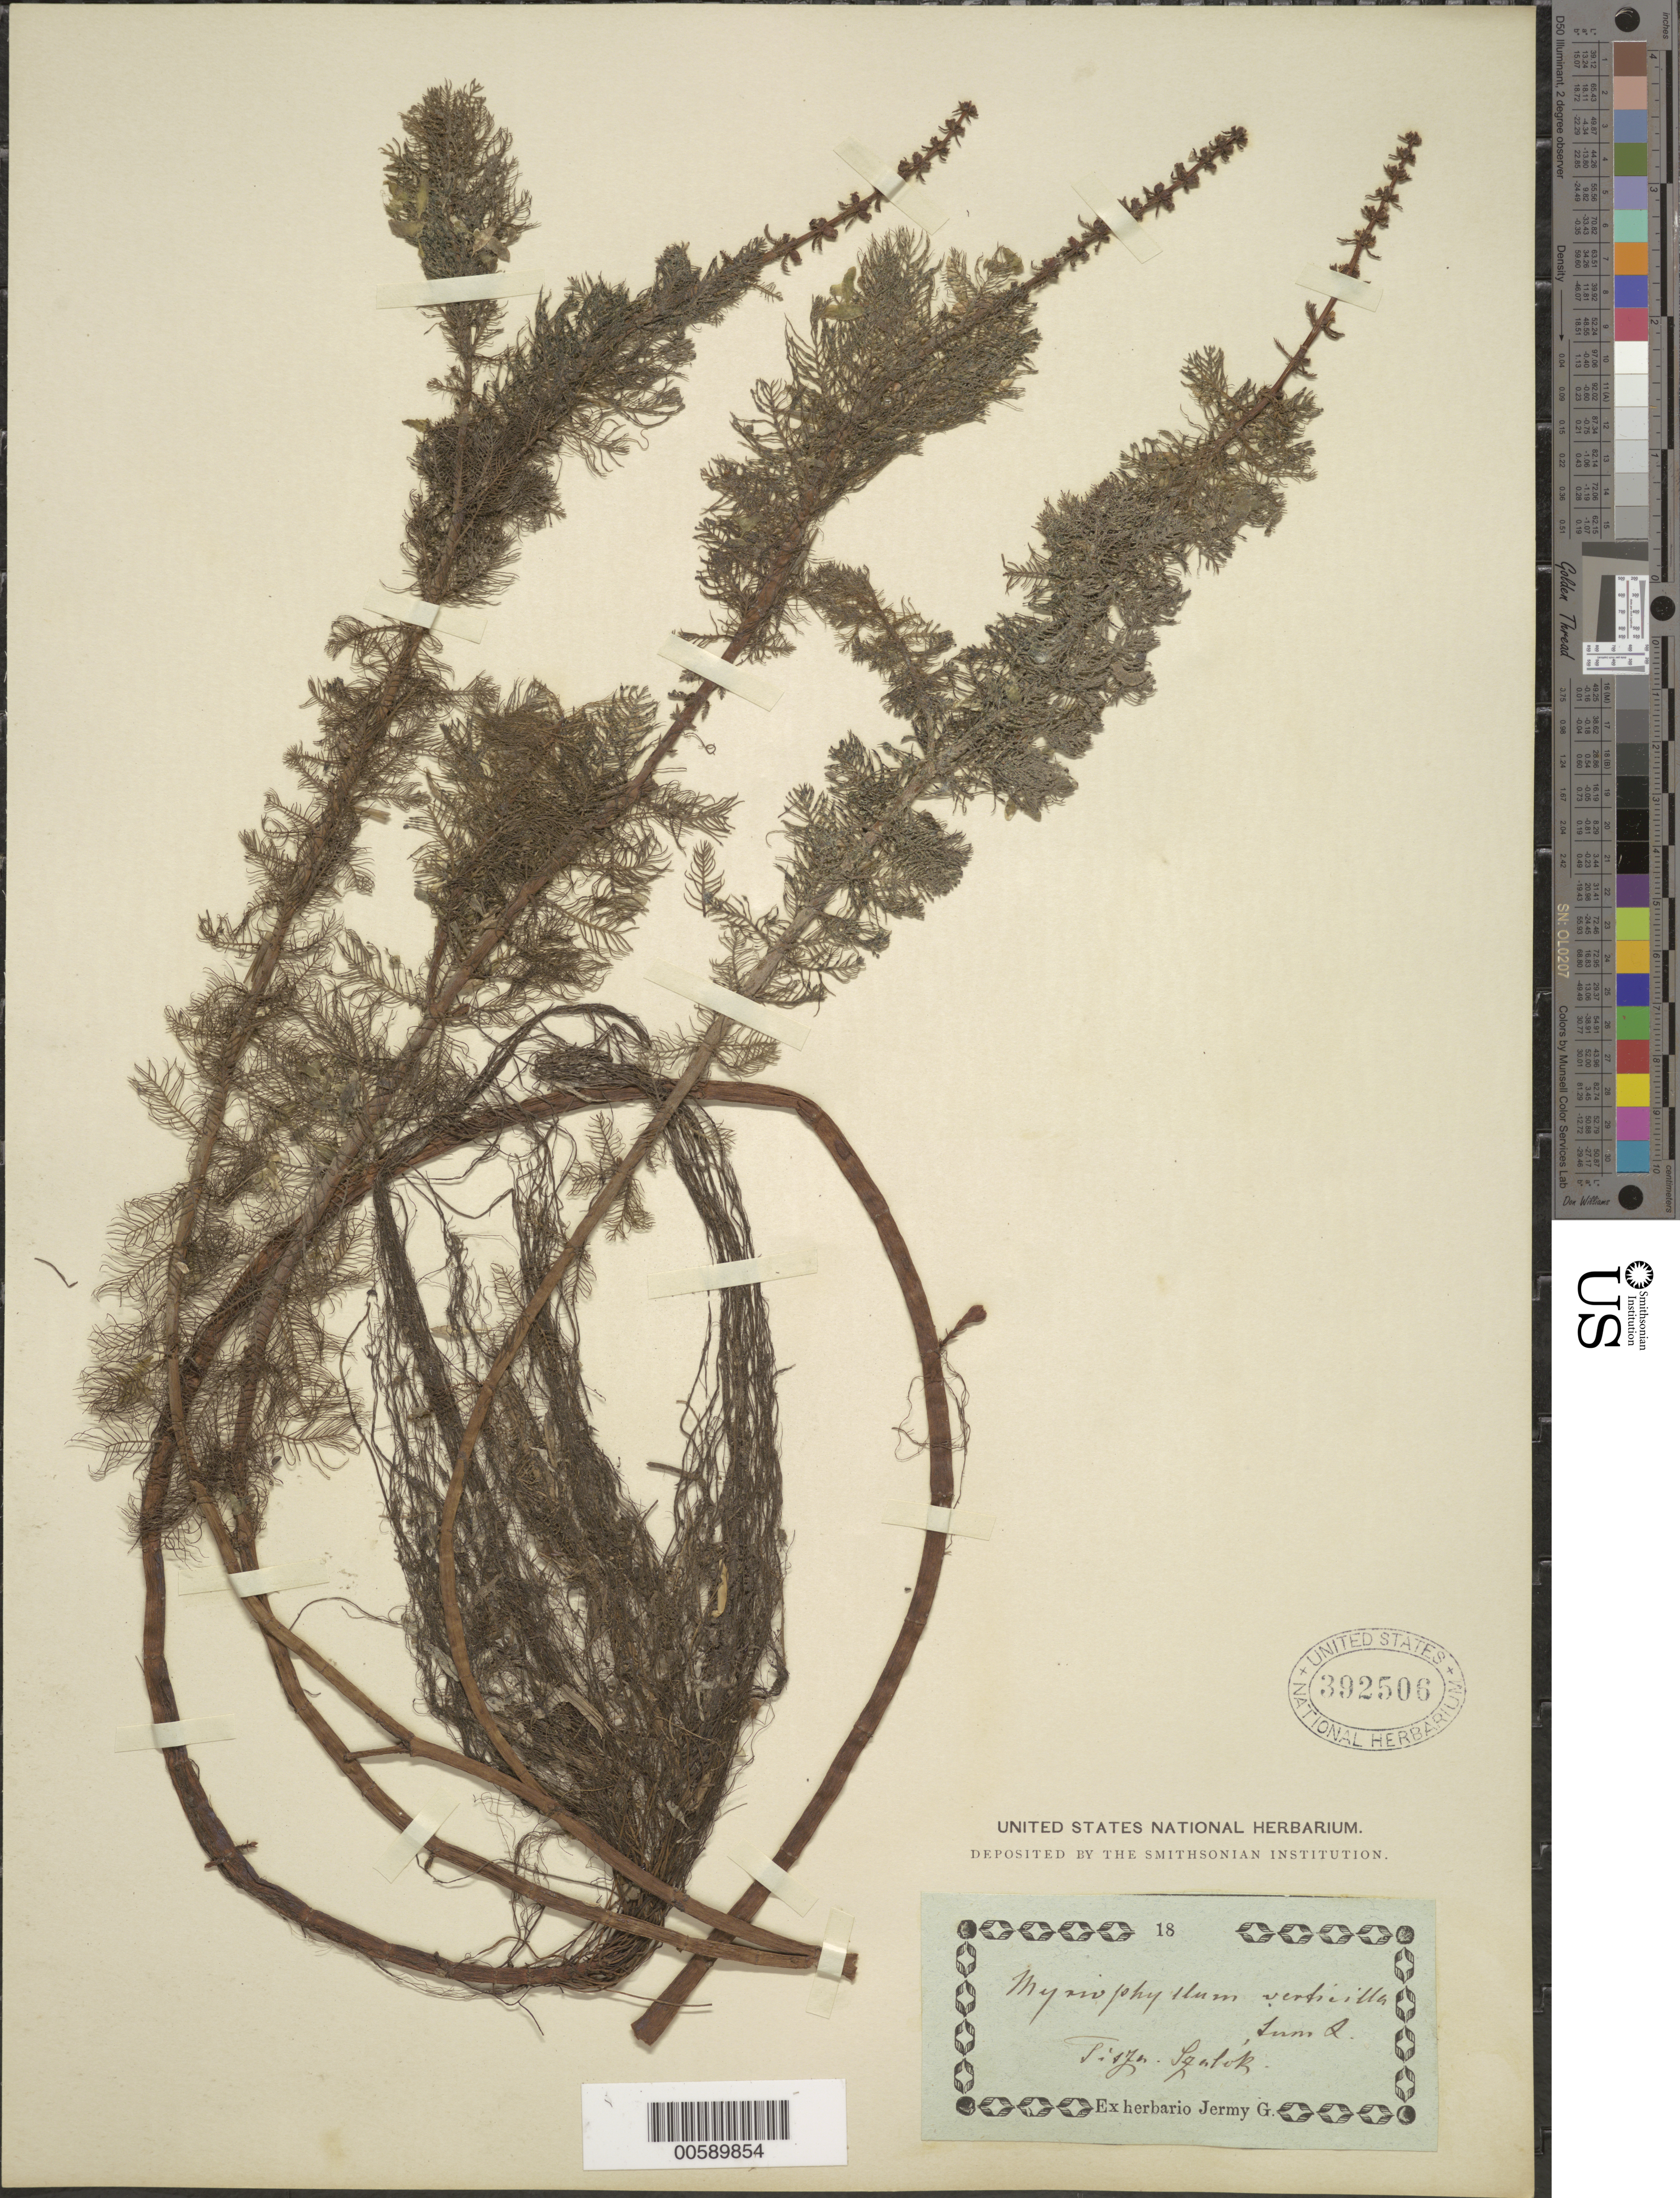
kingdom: Plantae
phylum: Tracheophyta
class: Magnoliopsida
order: Saxifragales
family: Haloragaceae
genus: Myriophyllum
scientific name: Myriophyllum verticillatum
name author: L.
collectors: G. Jermy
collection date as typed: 18--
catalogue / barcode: US 3922506